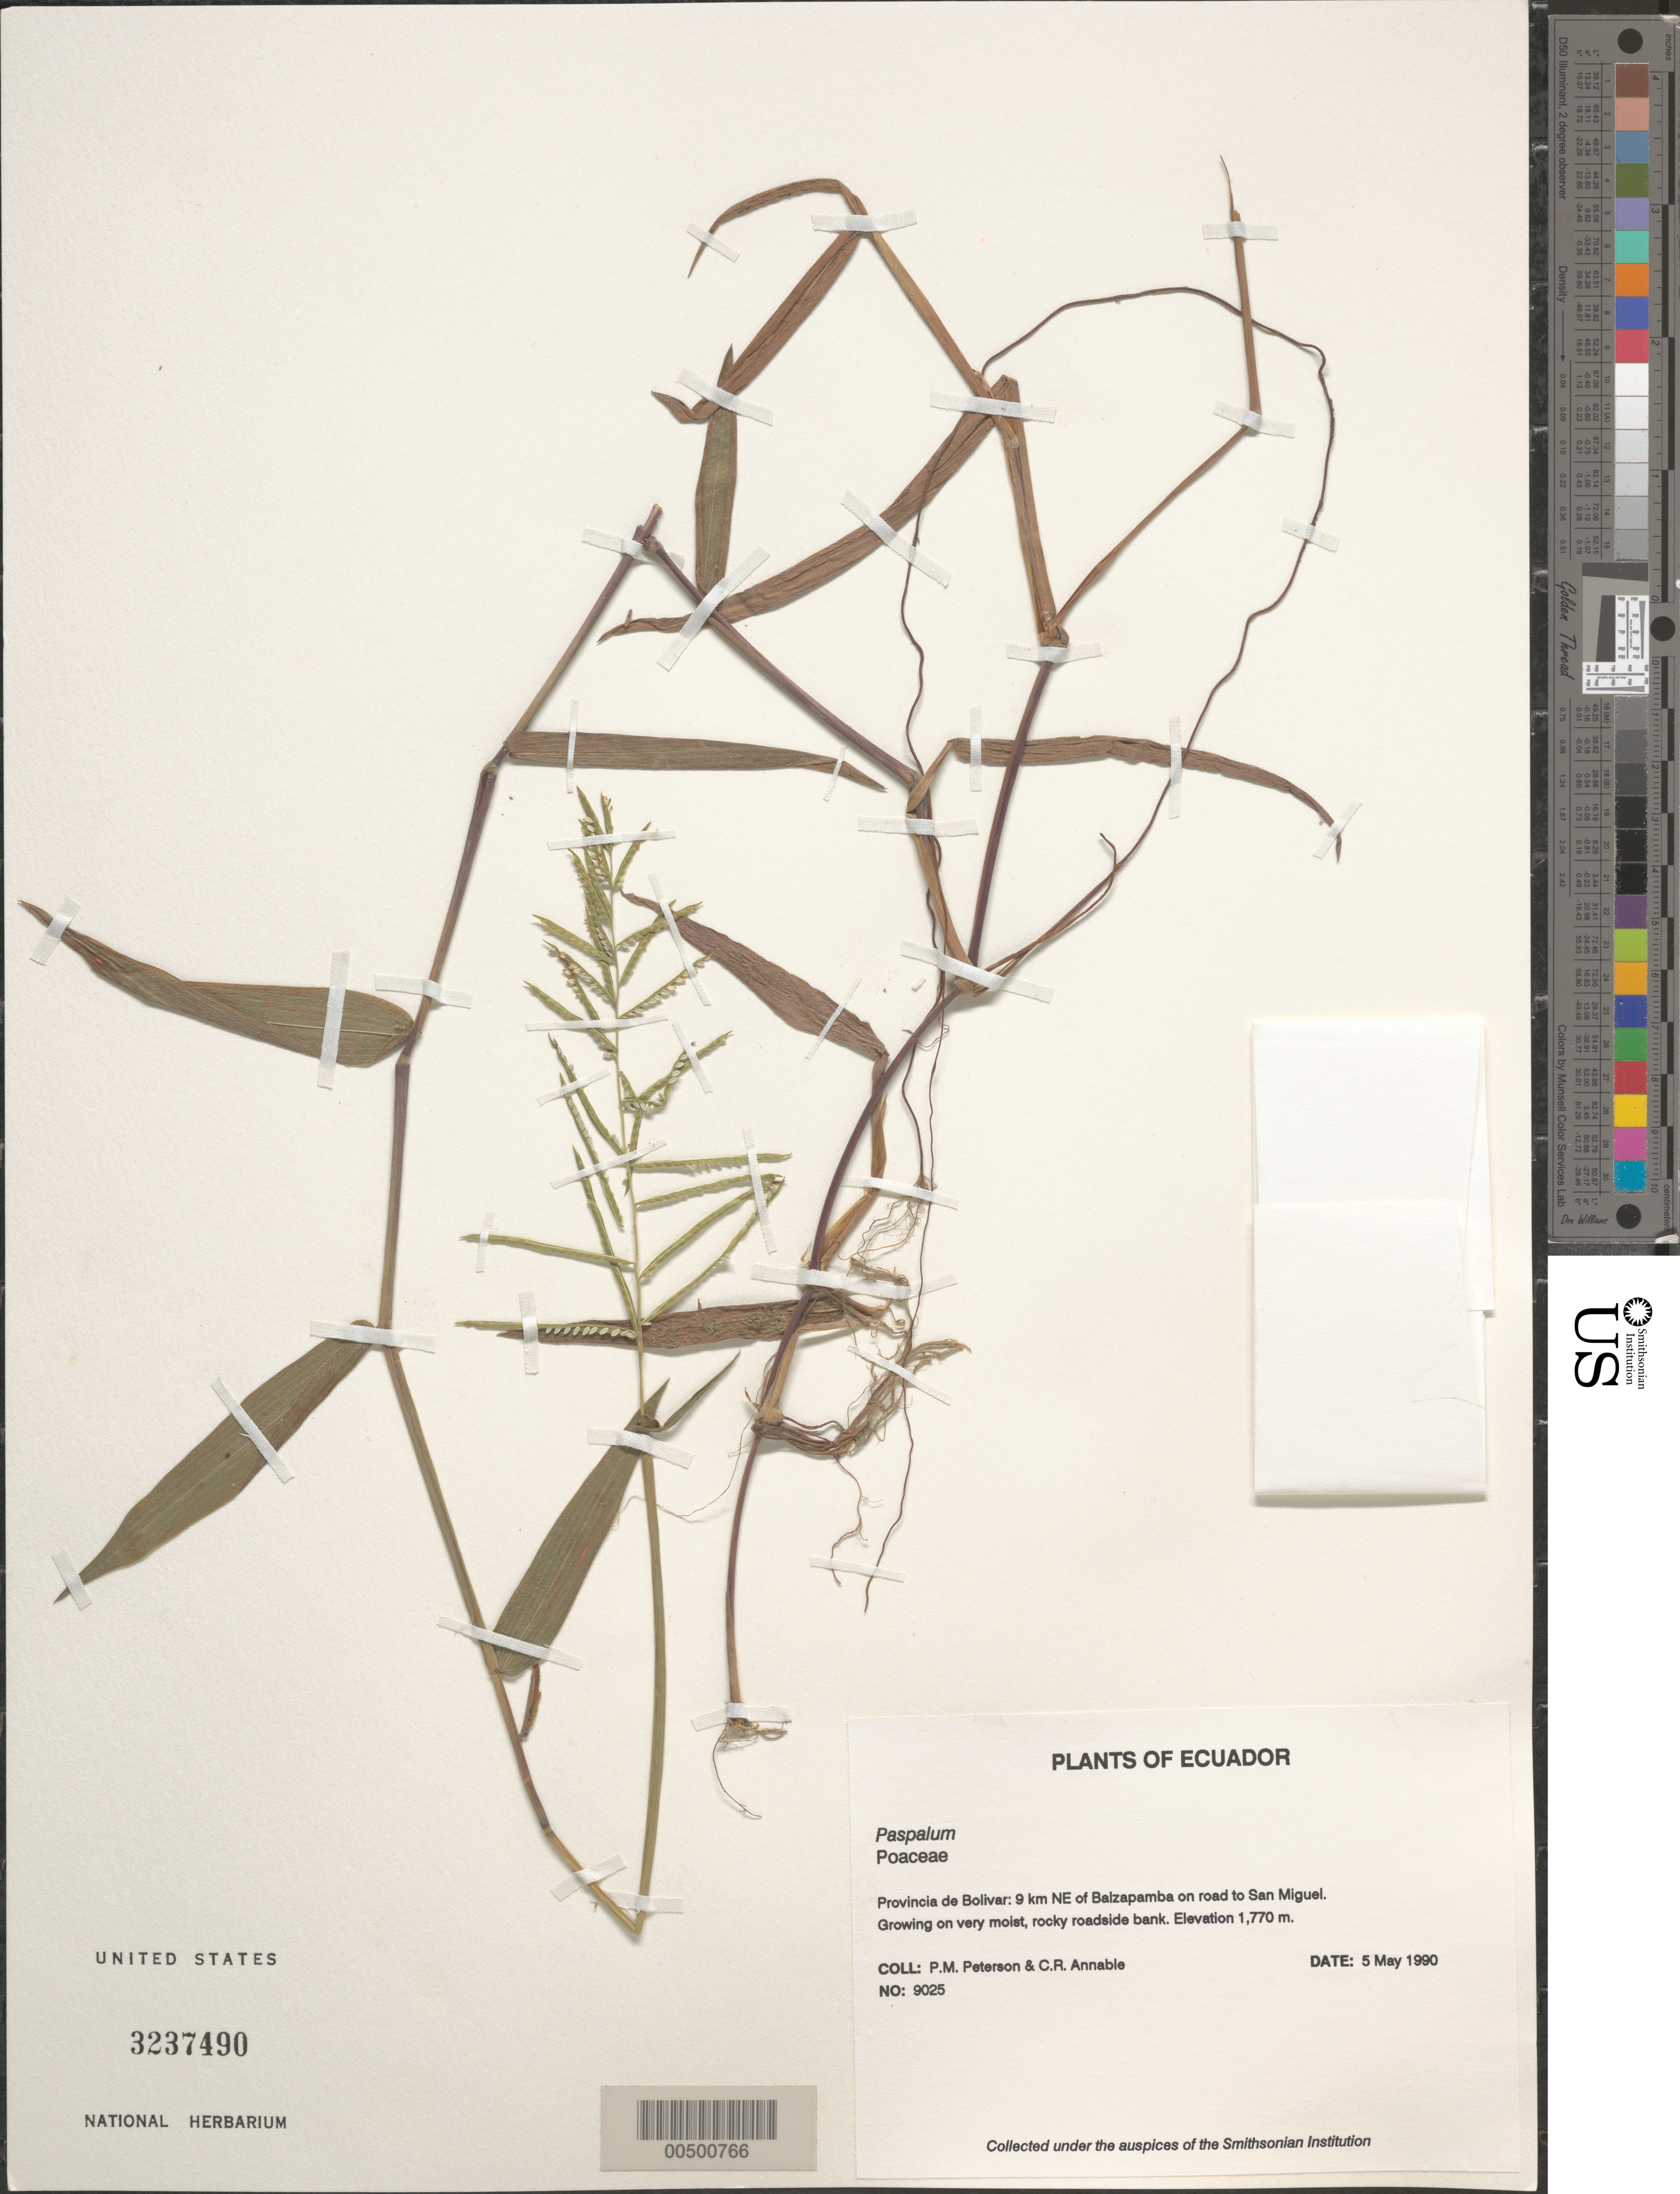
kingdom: Plantae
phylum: Tracheophyta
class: Liliopsida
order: Poales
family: Poaceae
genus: Paspalum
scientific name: Paspalum sp.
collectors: P. M. Peterson & C. R. Annable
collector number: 09025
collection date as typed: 05 May 1990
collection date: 1990-05-05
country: Ecuador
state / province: Bolívar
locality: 9 km NE of Balzapamba on road to Sal Miguel.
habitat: Growing on very moist, rocky roadside bank.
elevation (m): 1770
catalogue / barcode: US 3237490